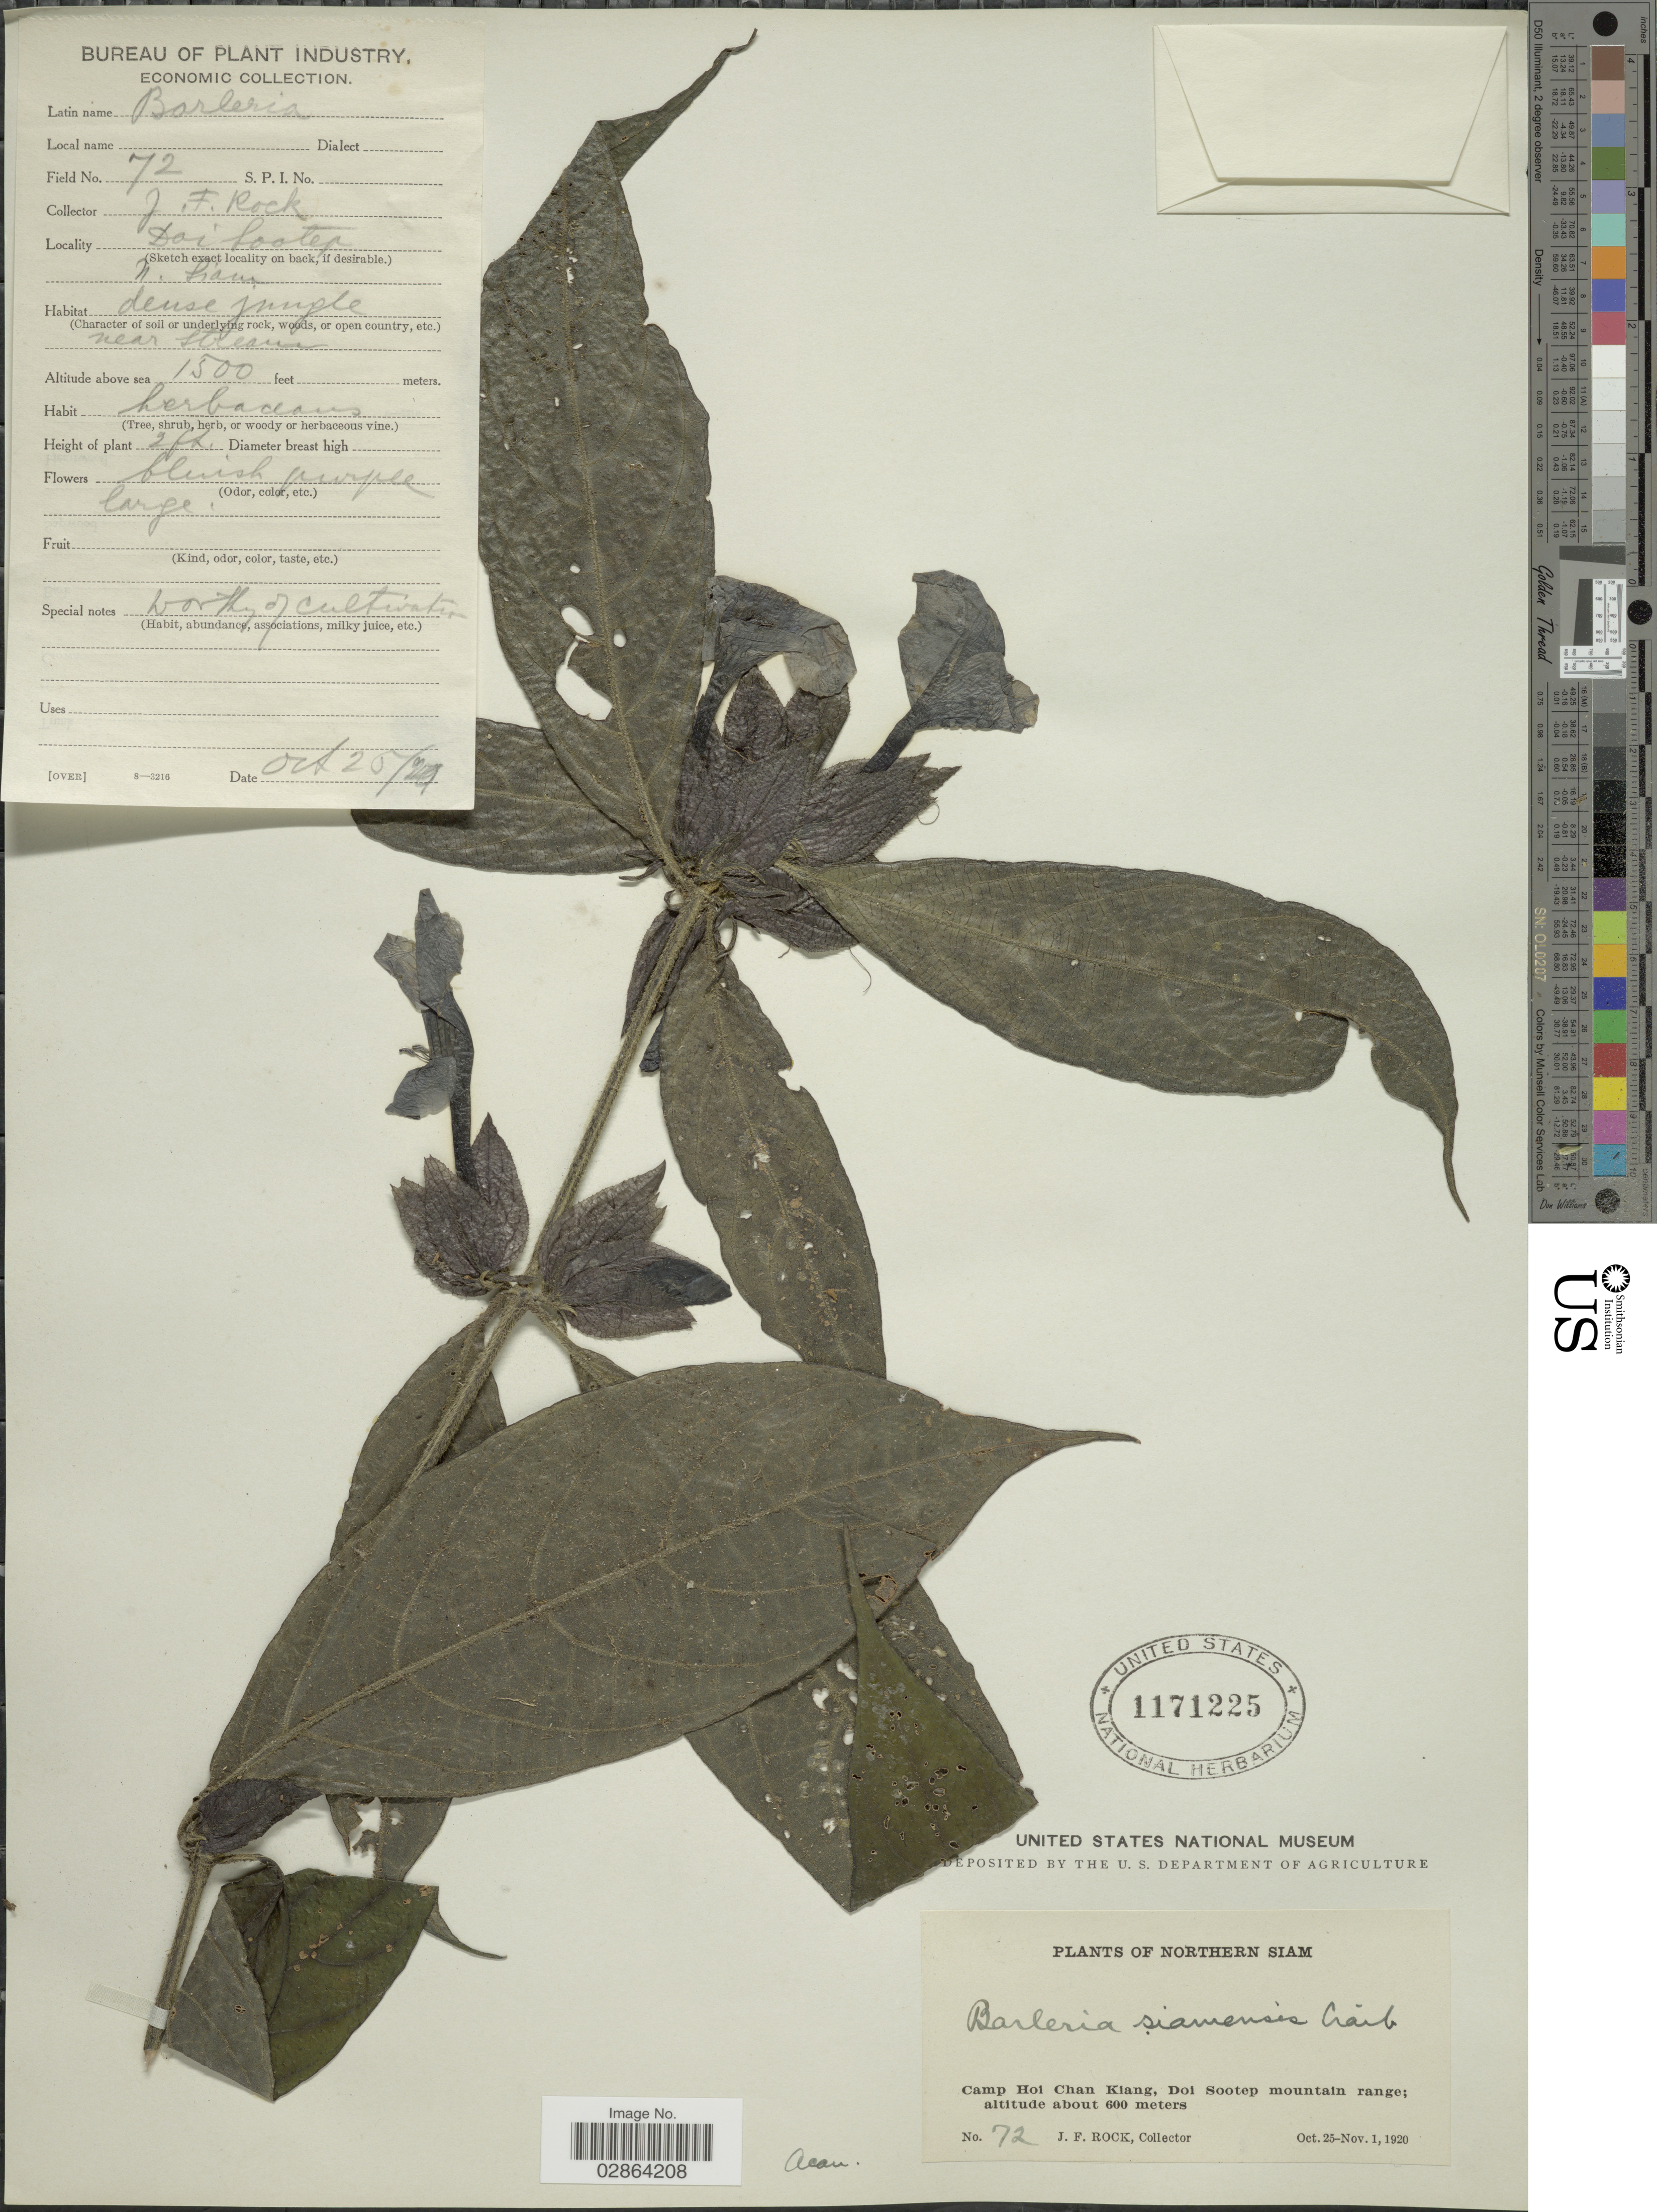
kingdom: Plantae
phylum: Tracheophyta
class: Magnoliopsida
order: Lamiales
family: Acanthaceae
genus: Barleria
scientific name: Barleria siamensis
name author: Craib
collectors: J. Rock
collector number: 72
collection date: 1920-10-25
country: Thailand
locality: Northern Siam, Camp Hoi Chan Kiang, Doi Sootep mountain range.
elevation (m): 600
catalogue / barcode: US 1171225